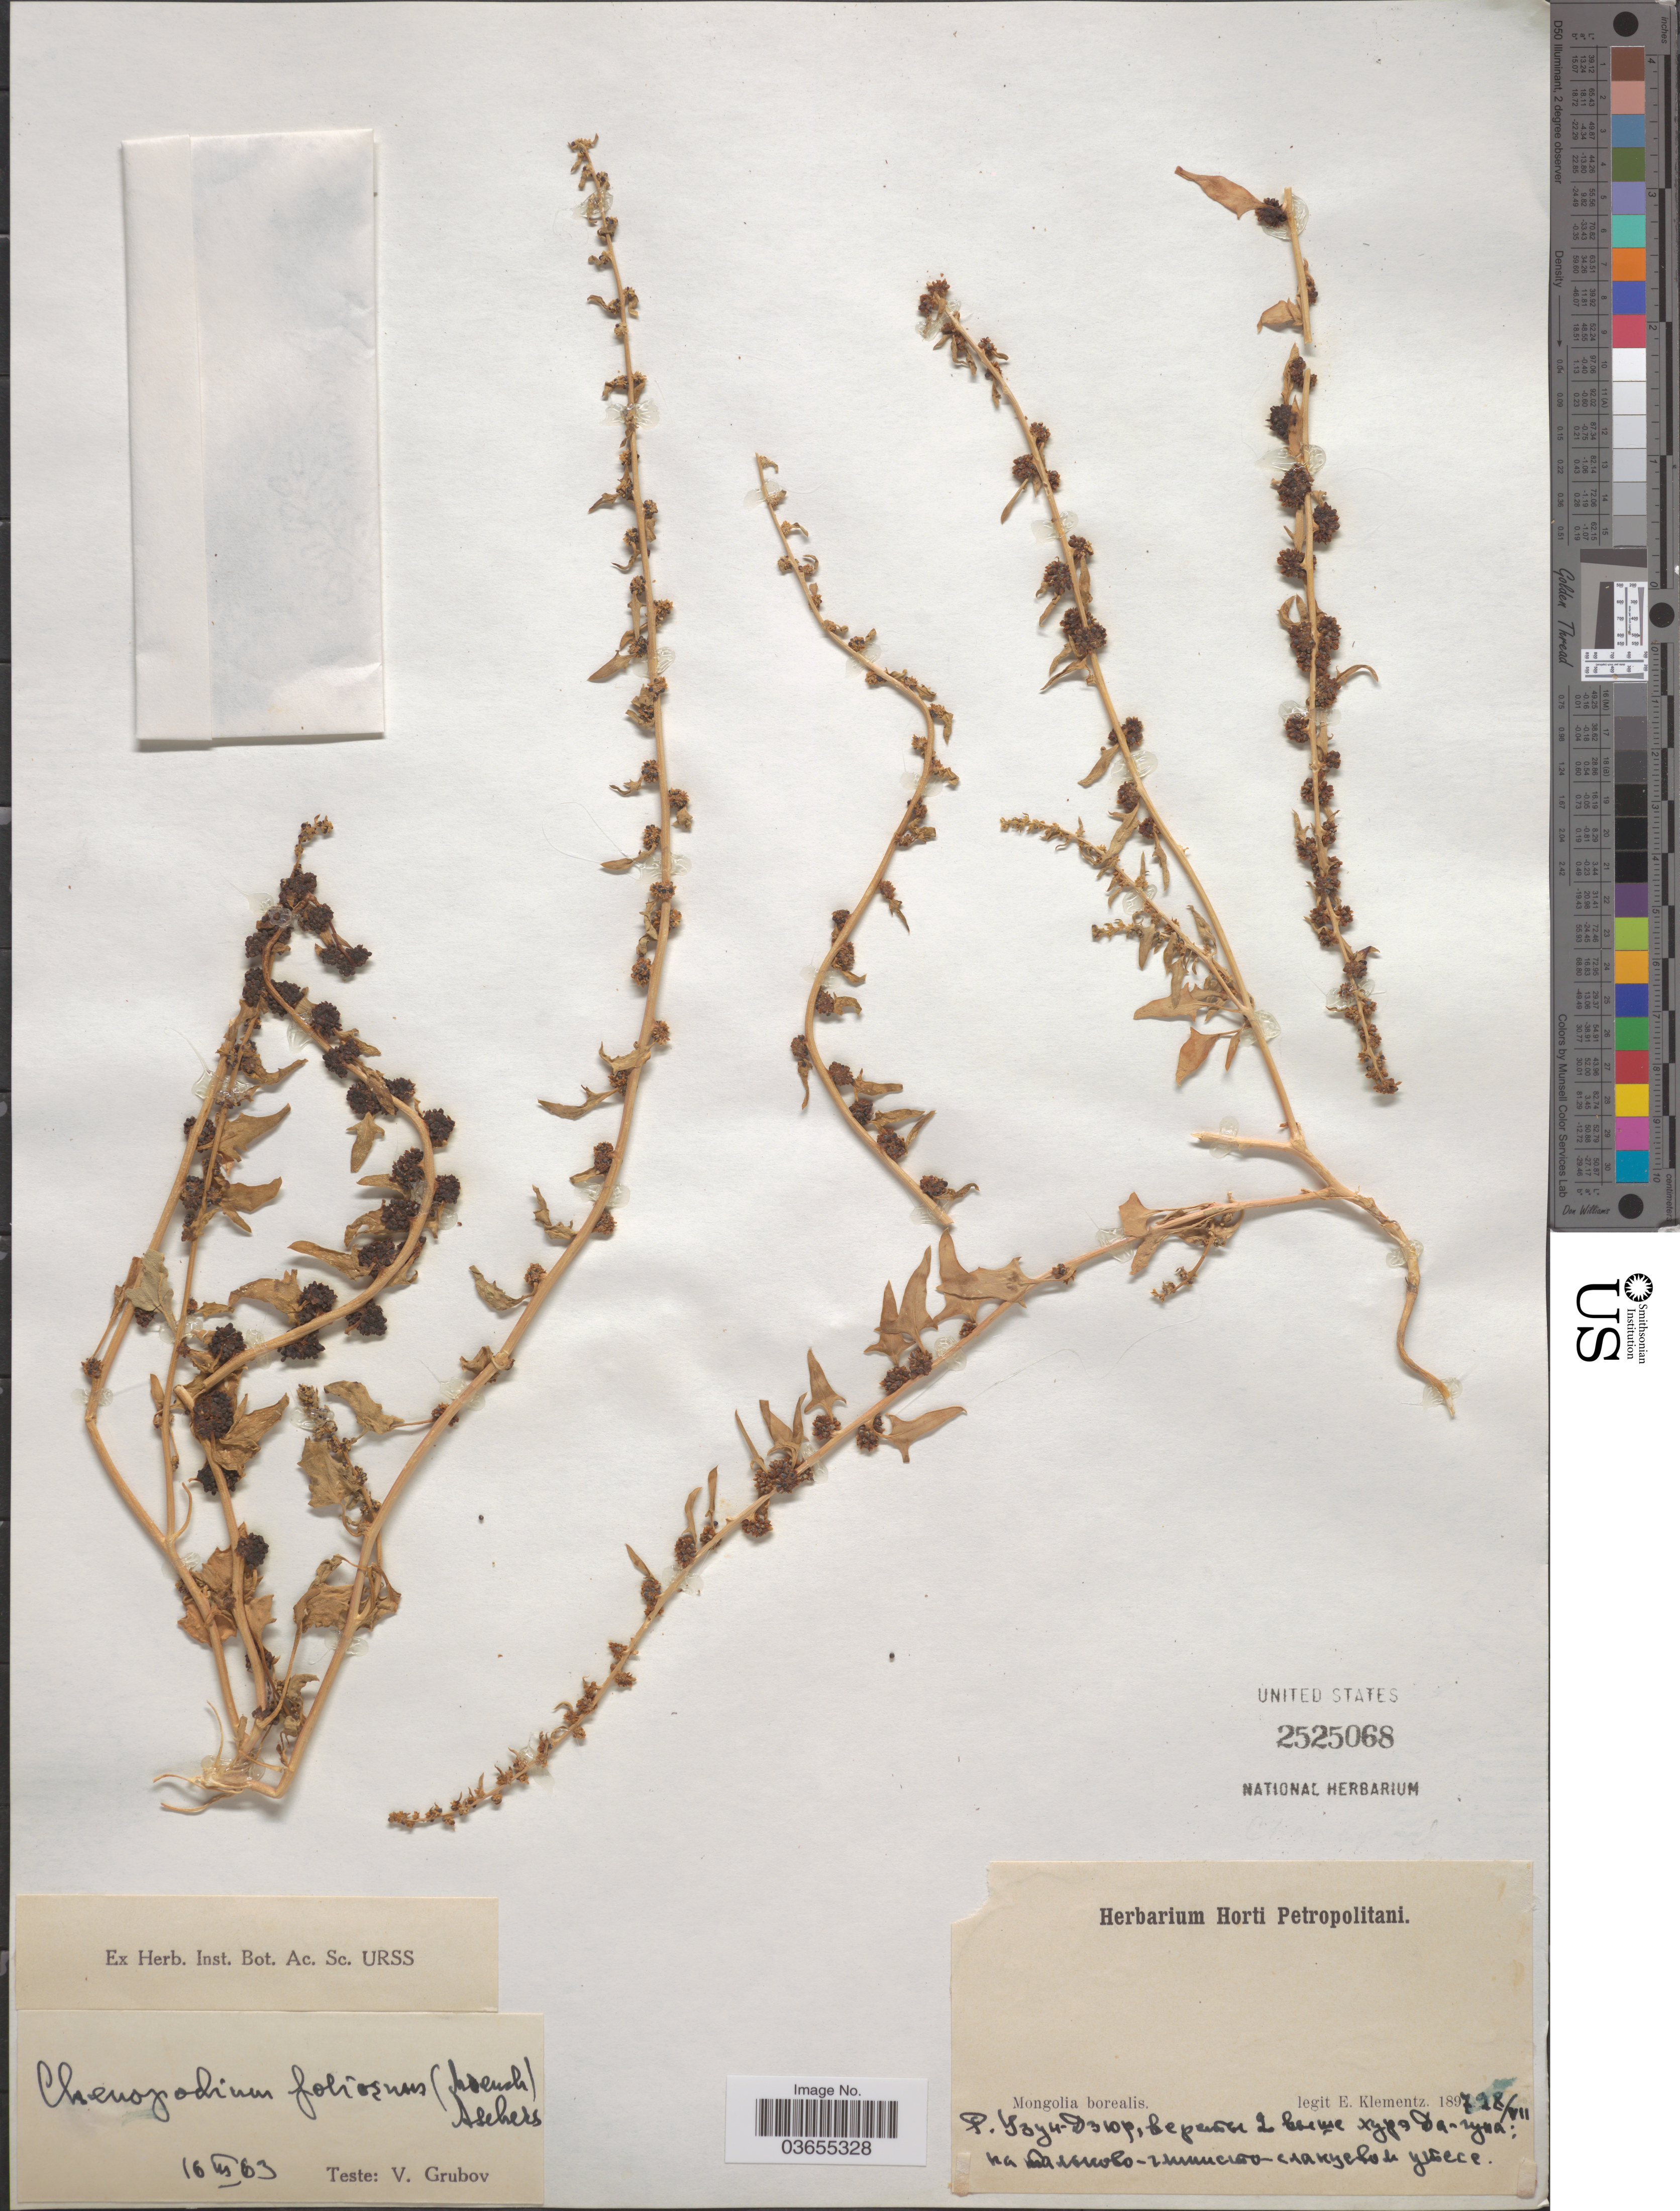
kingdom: Plantae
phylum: Tracheophyta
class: Magnoliopsida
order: Caryophyllales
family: Amaranthaceae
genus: Chenopodium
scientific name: Chenopodium foliosum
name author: Asch.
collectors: E. Klementz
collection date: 1897-07-28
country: Mongolia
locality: Mongolia borealis. X.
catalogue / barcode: US 2525068